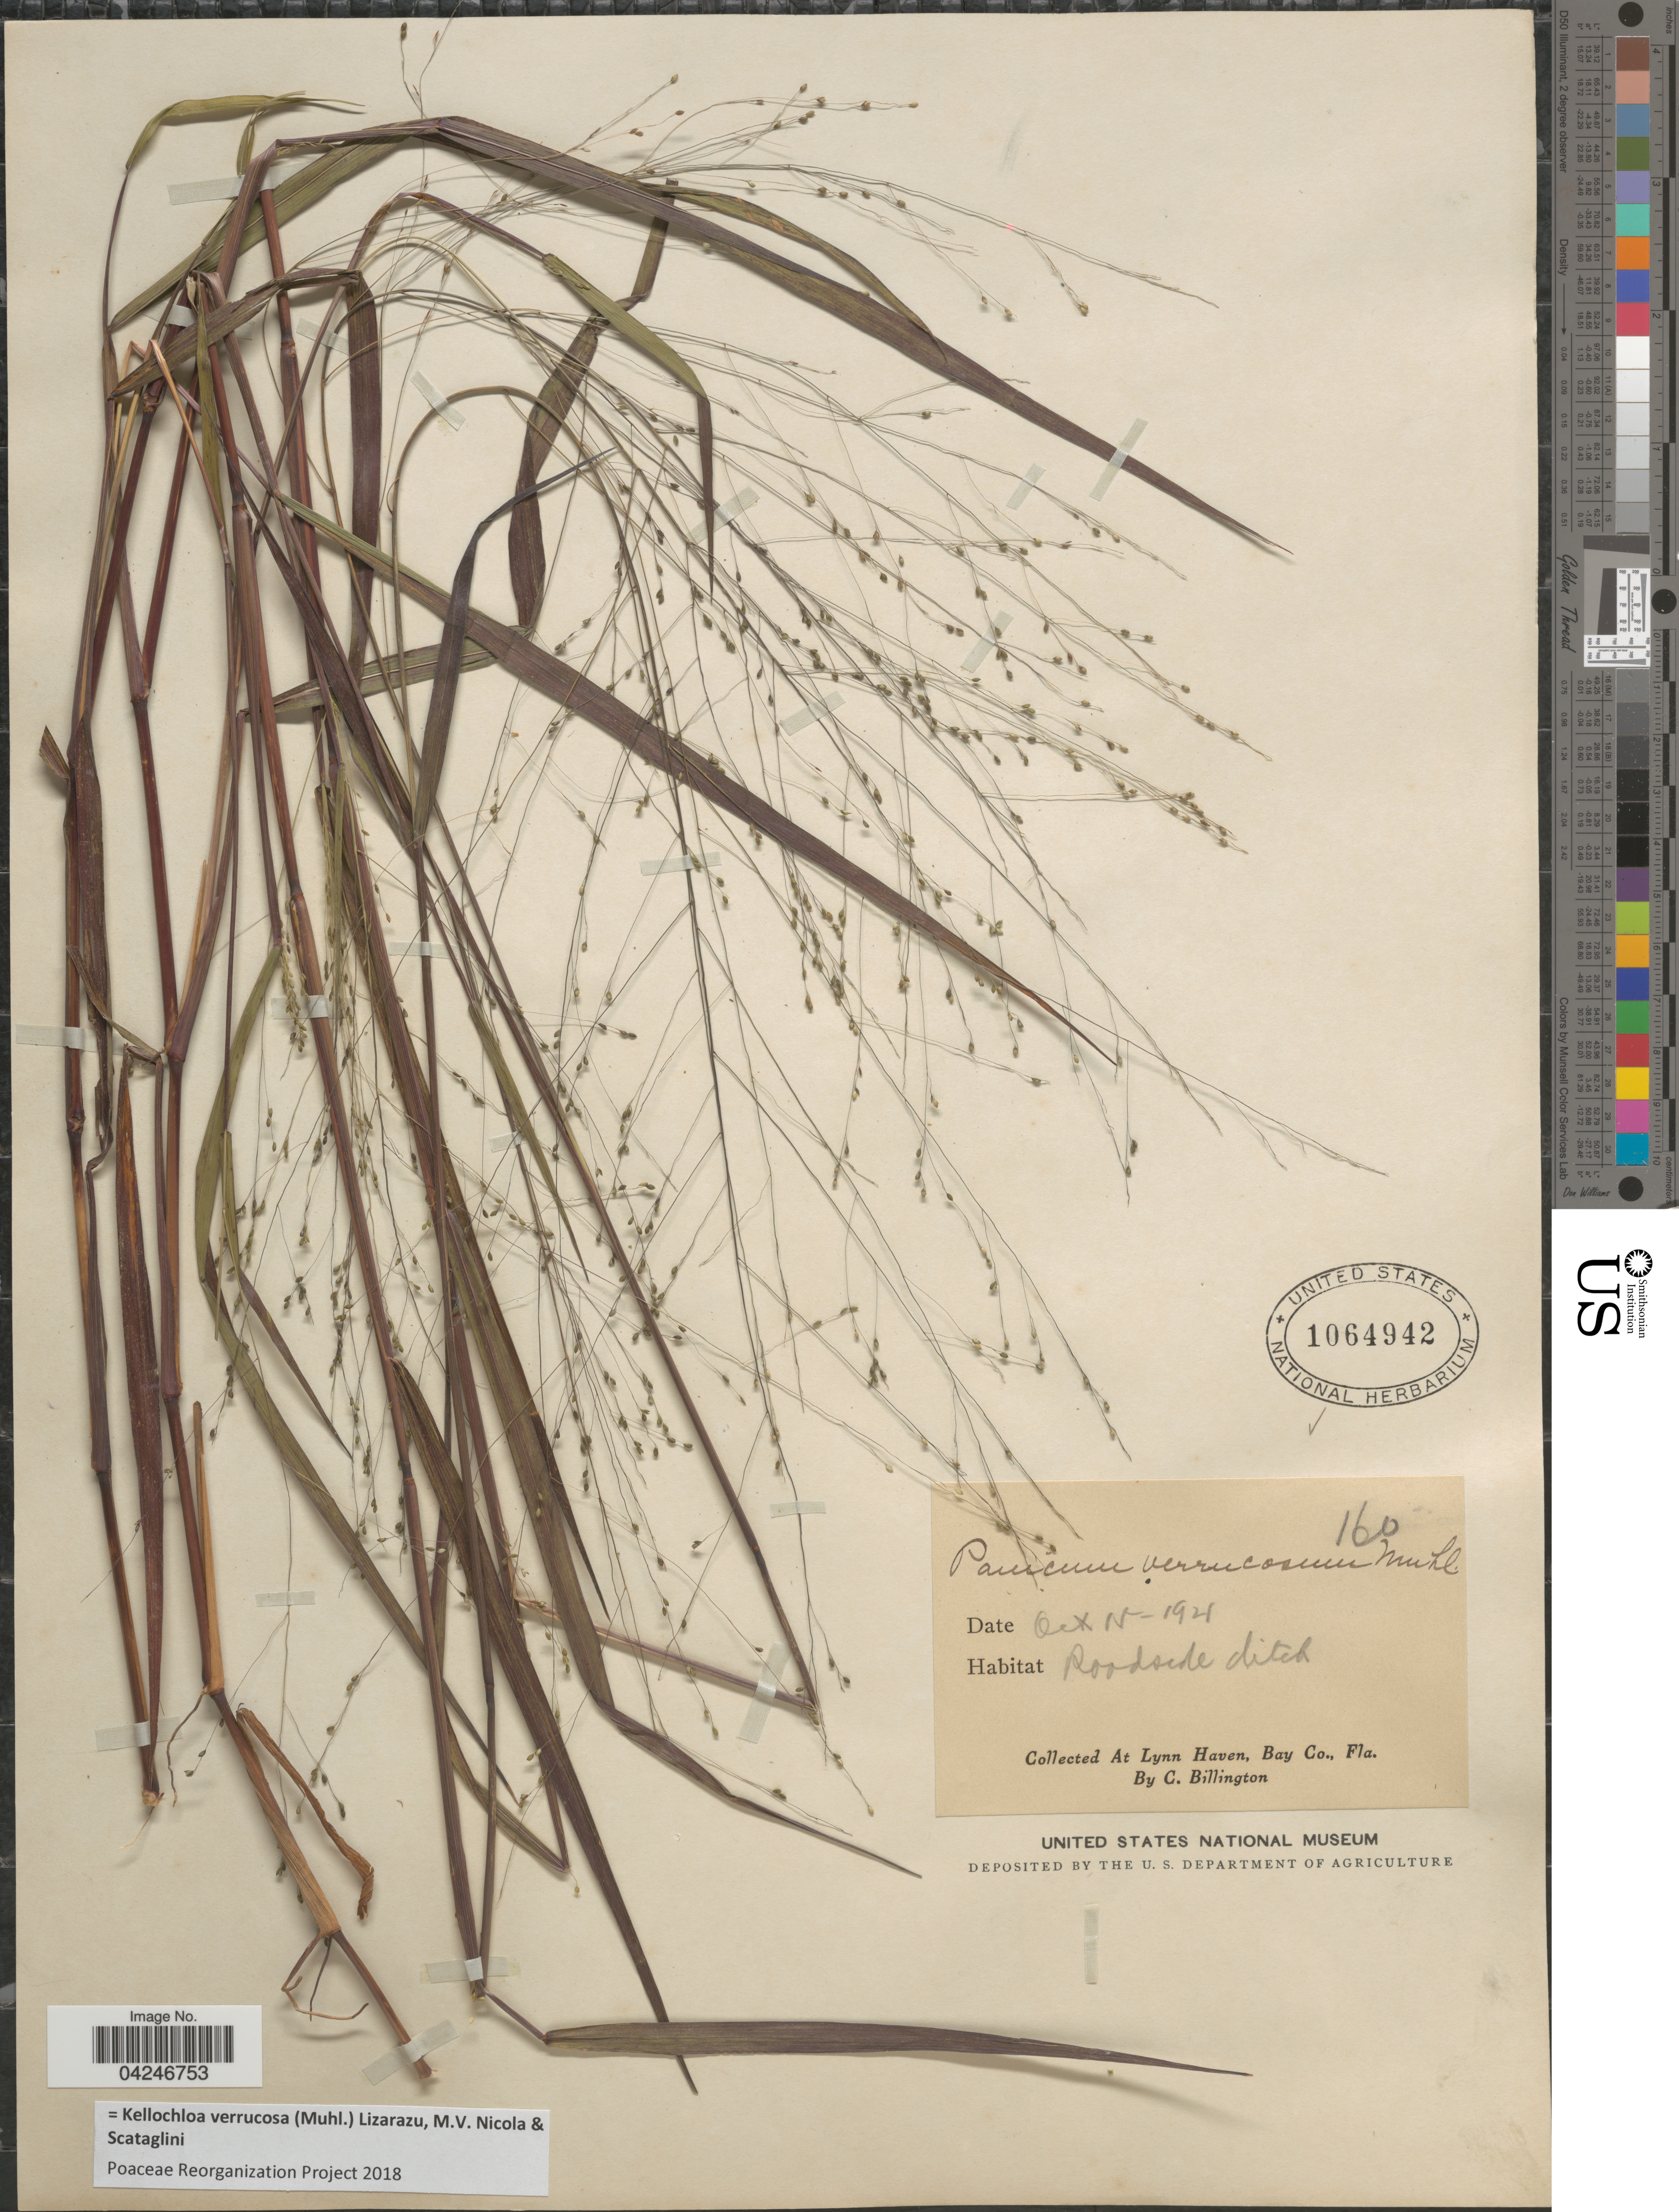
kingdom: Plantae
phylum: Tracheophyta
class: Liliopsida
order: Poales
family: Poaceae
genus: Kellochloa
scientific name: Kellochloa verrucosa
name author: (Muhl.) Lizarazu et al.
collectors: C. Billington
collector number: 160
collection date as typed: Oct15-194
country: United States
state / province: Florida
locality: At Lynn Haven, Bay Co.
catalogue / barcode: US 1064942